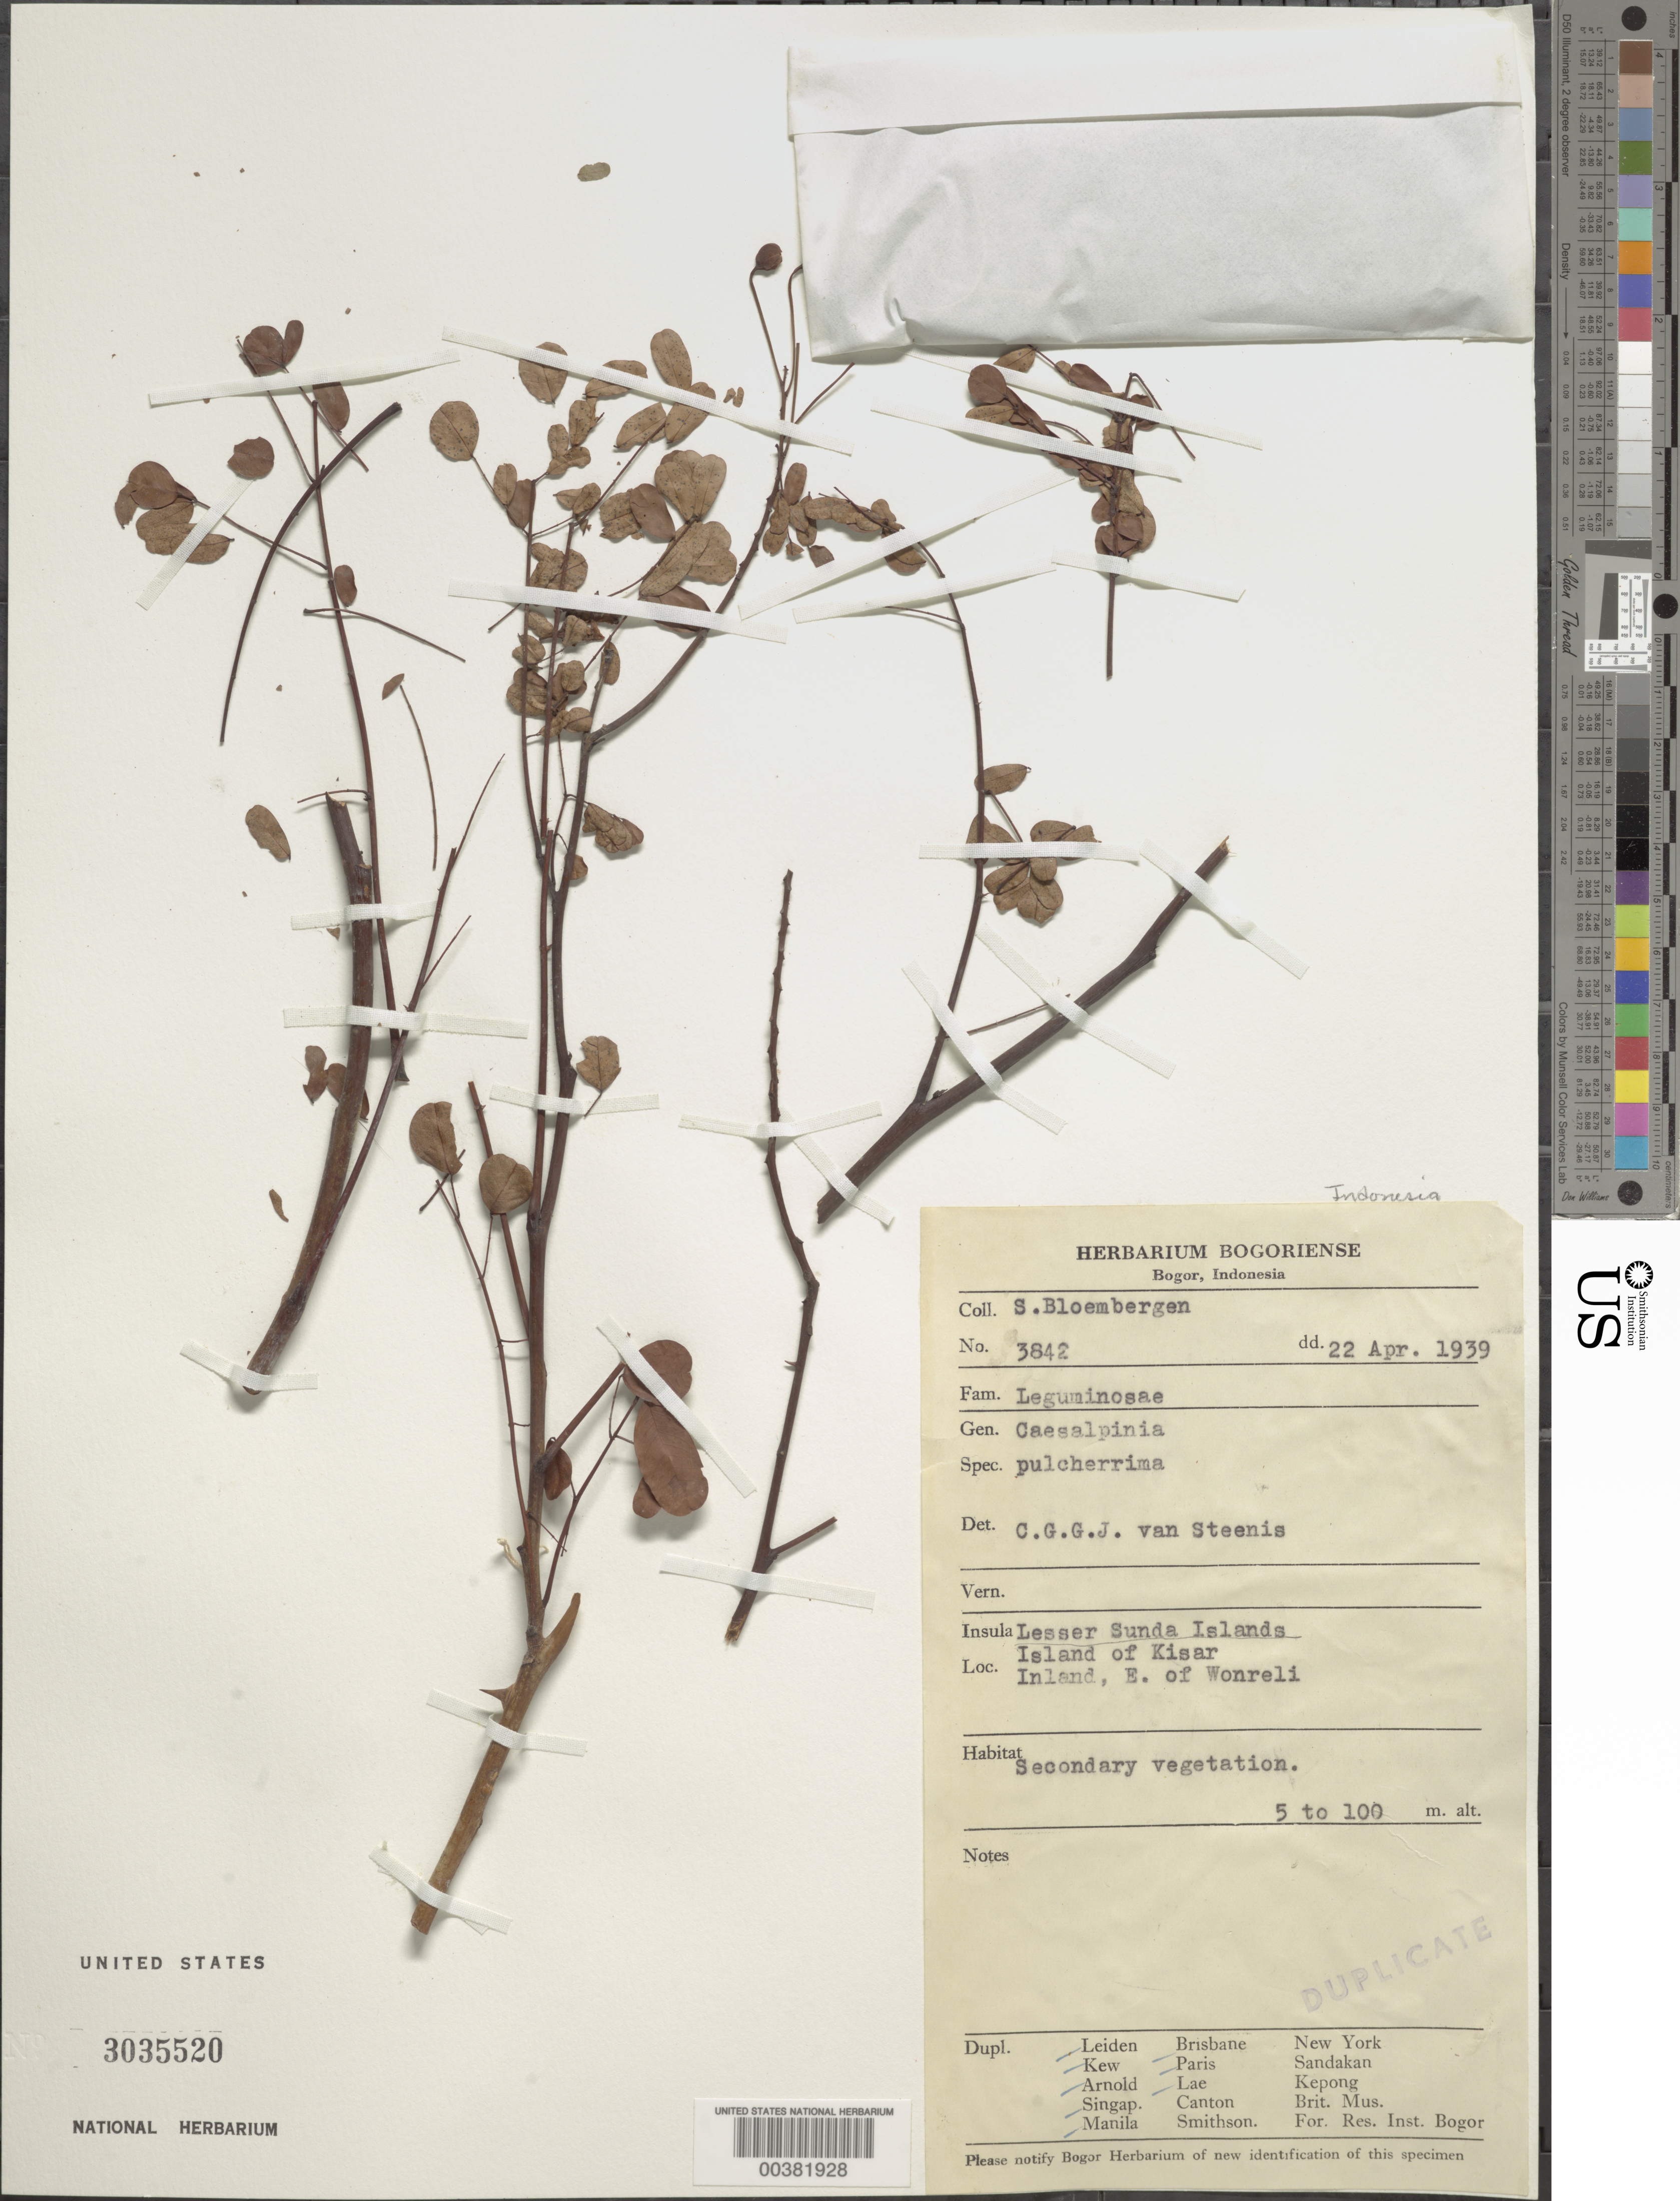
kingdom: Plantae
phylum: Tracheophyta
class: Magnoliopsida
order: Fabales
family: Fabaceae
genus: Caesalpinia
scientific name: Caesalpinia pulcherrima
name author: (L.) Sw.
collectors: S. Bloembergen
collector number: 3842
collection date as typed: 22 Apr 1939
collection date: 1939-04-22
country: Indonesia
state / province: Maluku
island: Kisar Island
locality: Kisar i.; island, e of wonreli [Moluccas]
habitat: Secondary vegetation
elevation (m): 5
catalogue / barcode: US 3035520